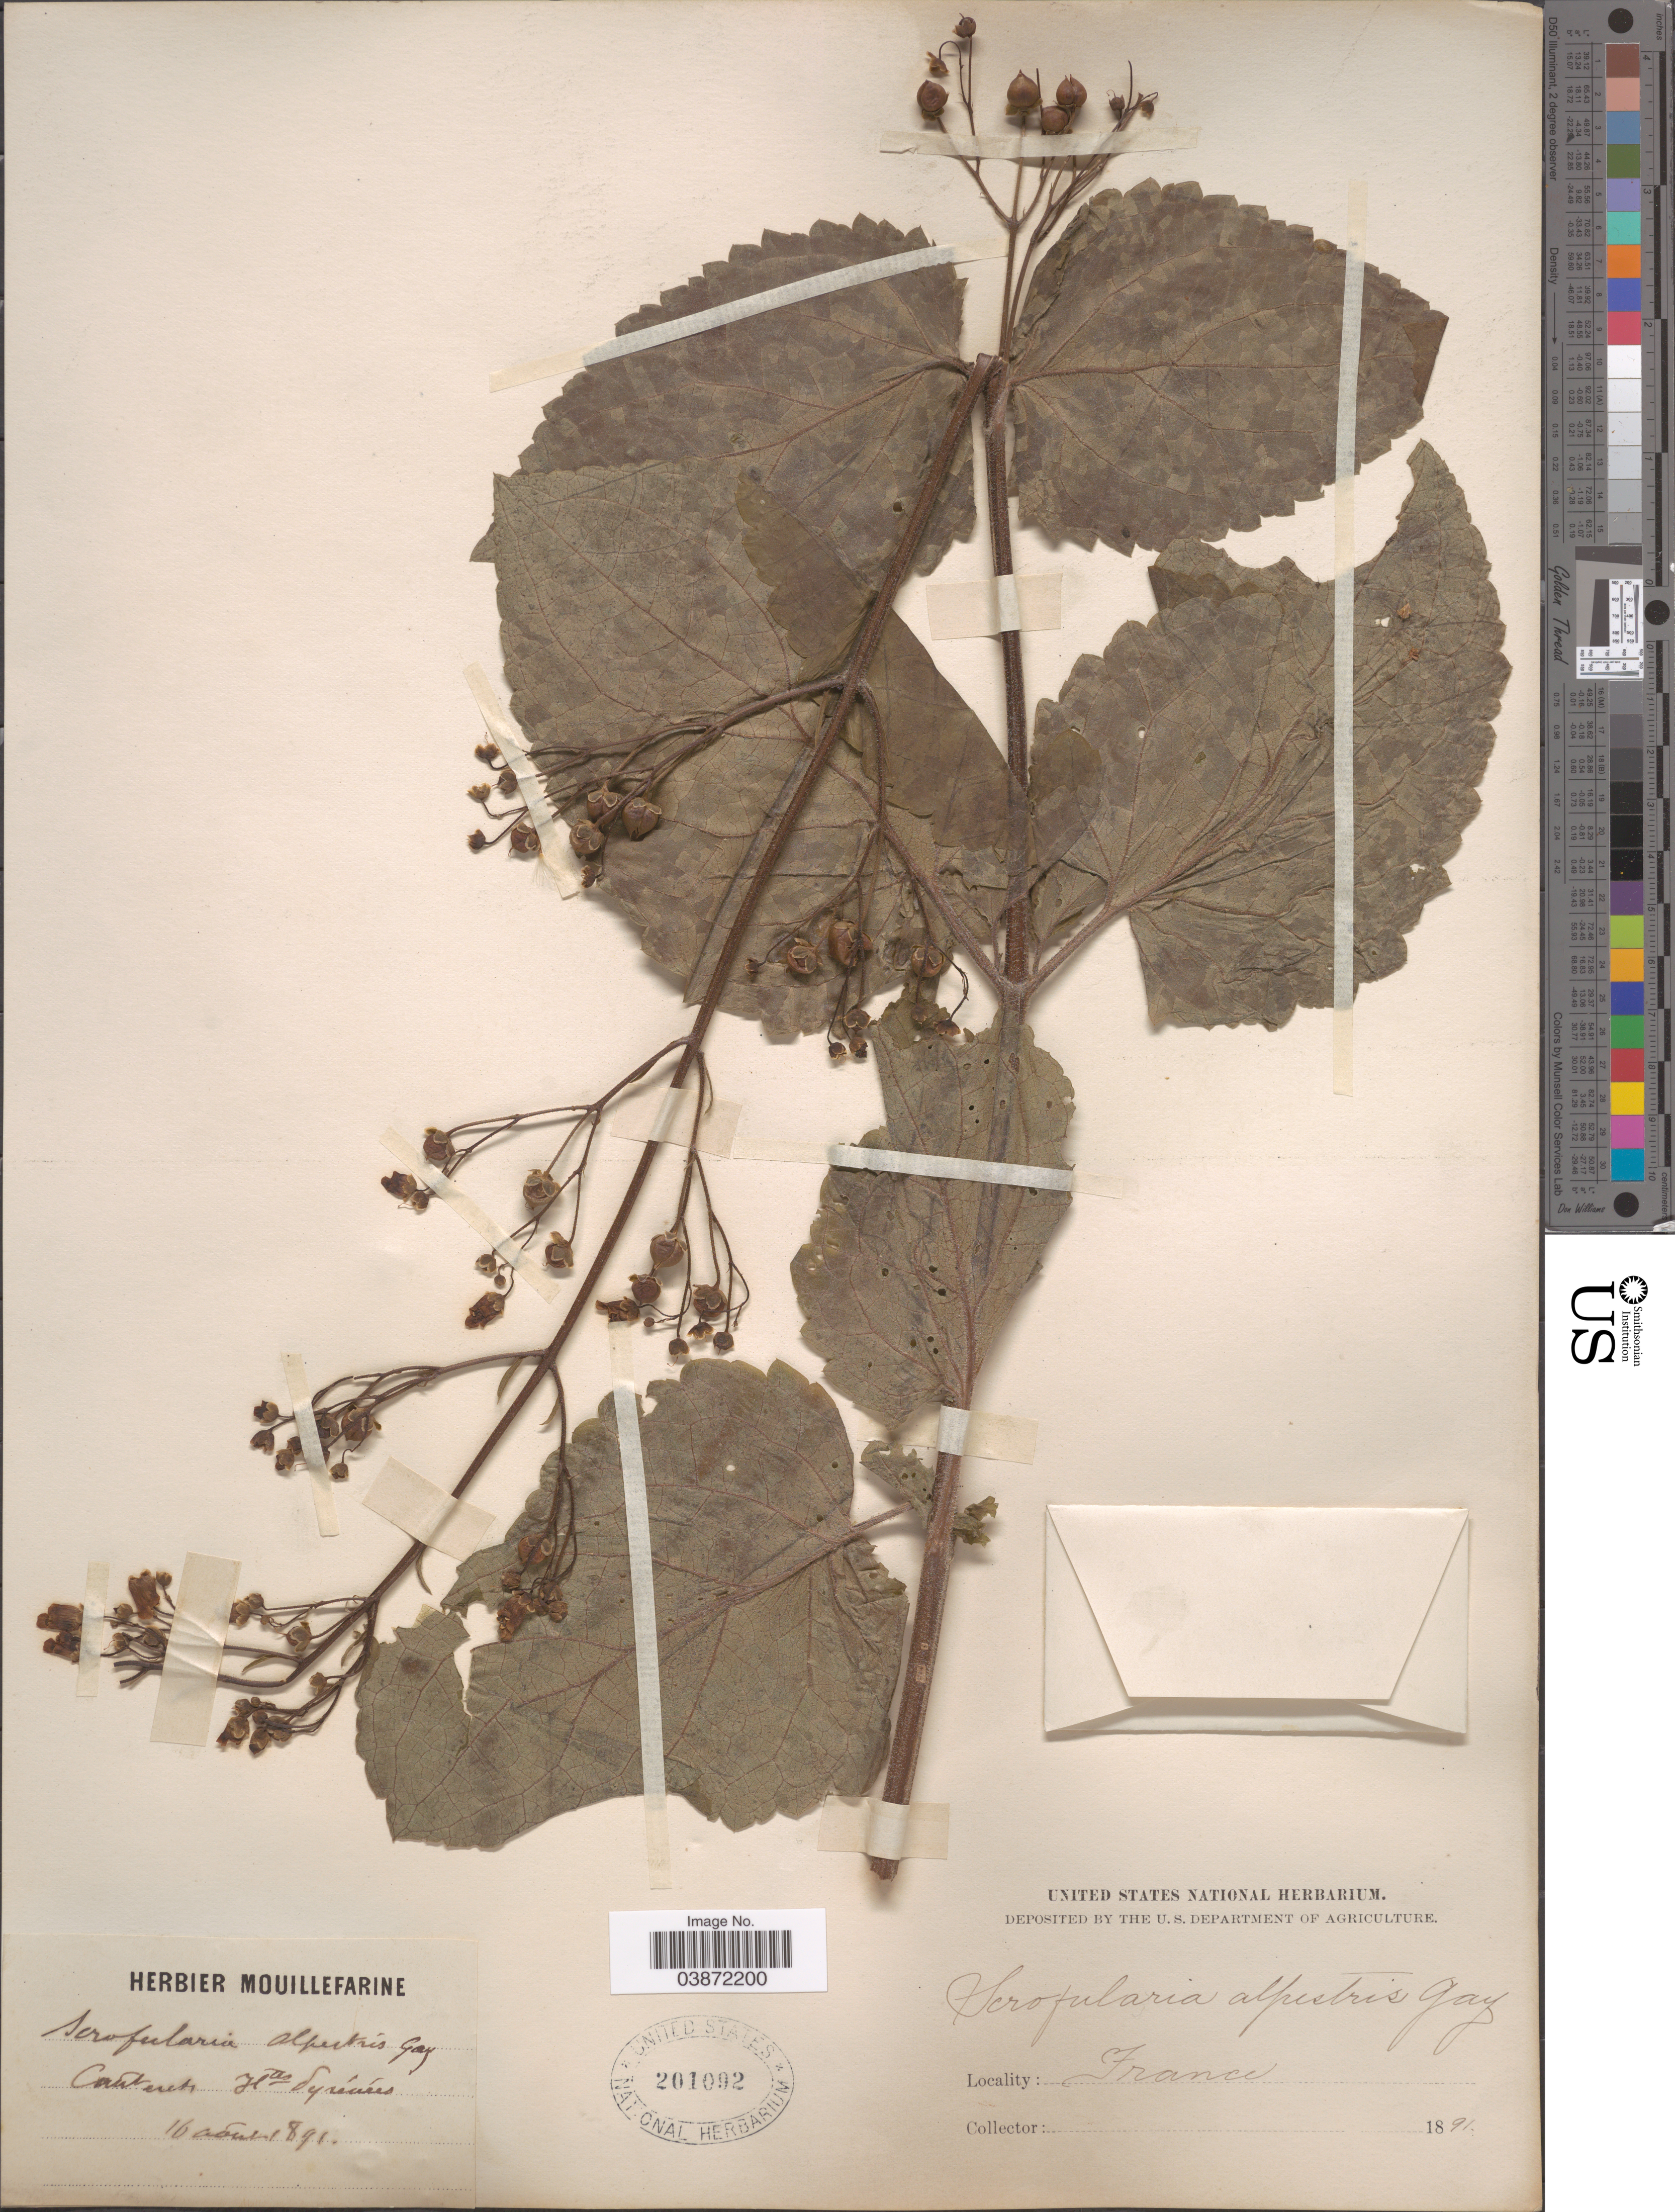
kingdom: Plantae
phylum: Tracheophyta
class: Magnoliopsida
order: Lamiales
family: Scrophulariaceae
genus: Scrophularia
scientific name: Scrophularia alpestris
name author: J. Gay ex Benth.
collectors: ex herb. Mouillefarine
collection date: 1891-08-16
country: France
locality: Cauterets Htes Pyrénées.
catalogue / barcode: US 201092